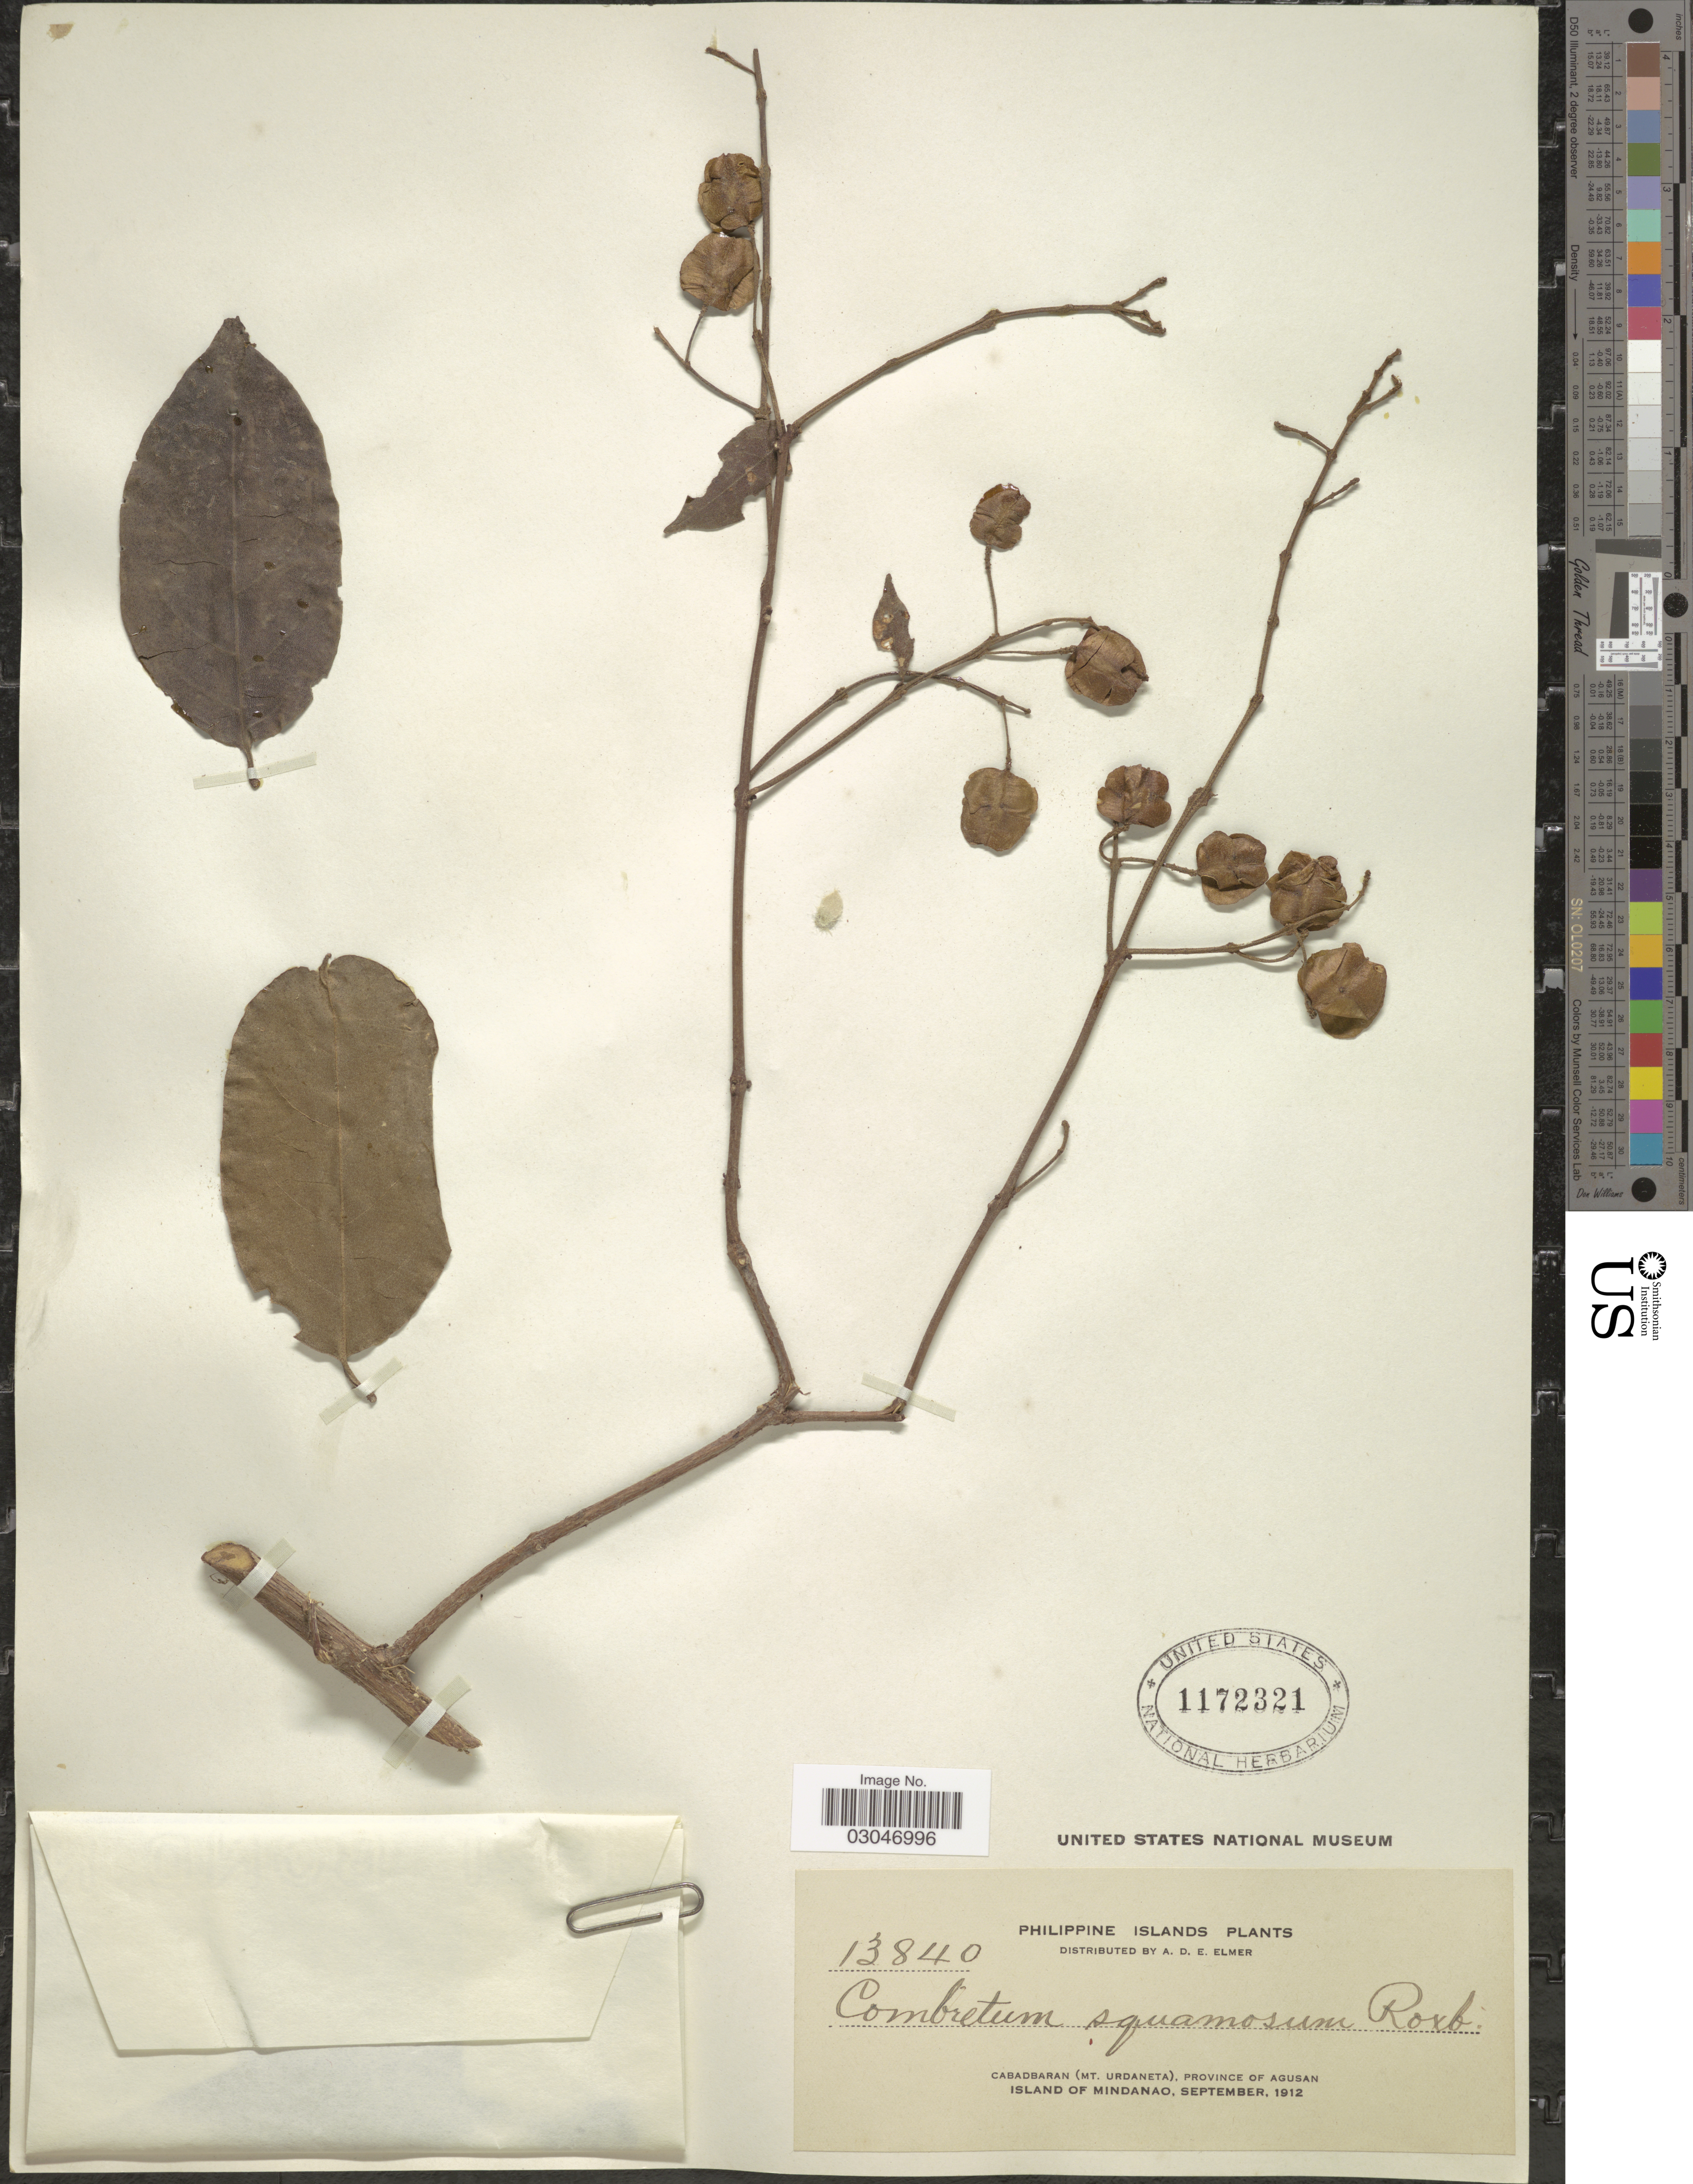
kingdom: Plantae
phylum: Tracheophyta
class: Magnoliopsida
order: Myrtales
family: Combretaceae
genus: Combretum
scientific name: Combretum squamosum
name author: Roxb.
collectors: A. D. E. Elmer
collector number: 13840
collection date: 1912-09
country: Philippines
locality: Cabadbaran (Mt. Urdaneta), Province of Agusan, Island of Mindanao.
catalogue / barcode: US 1172321